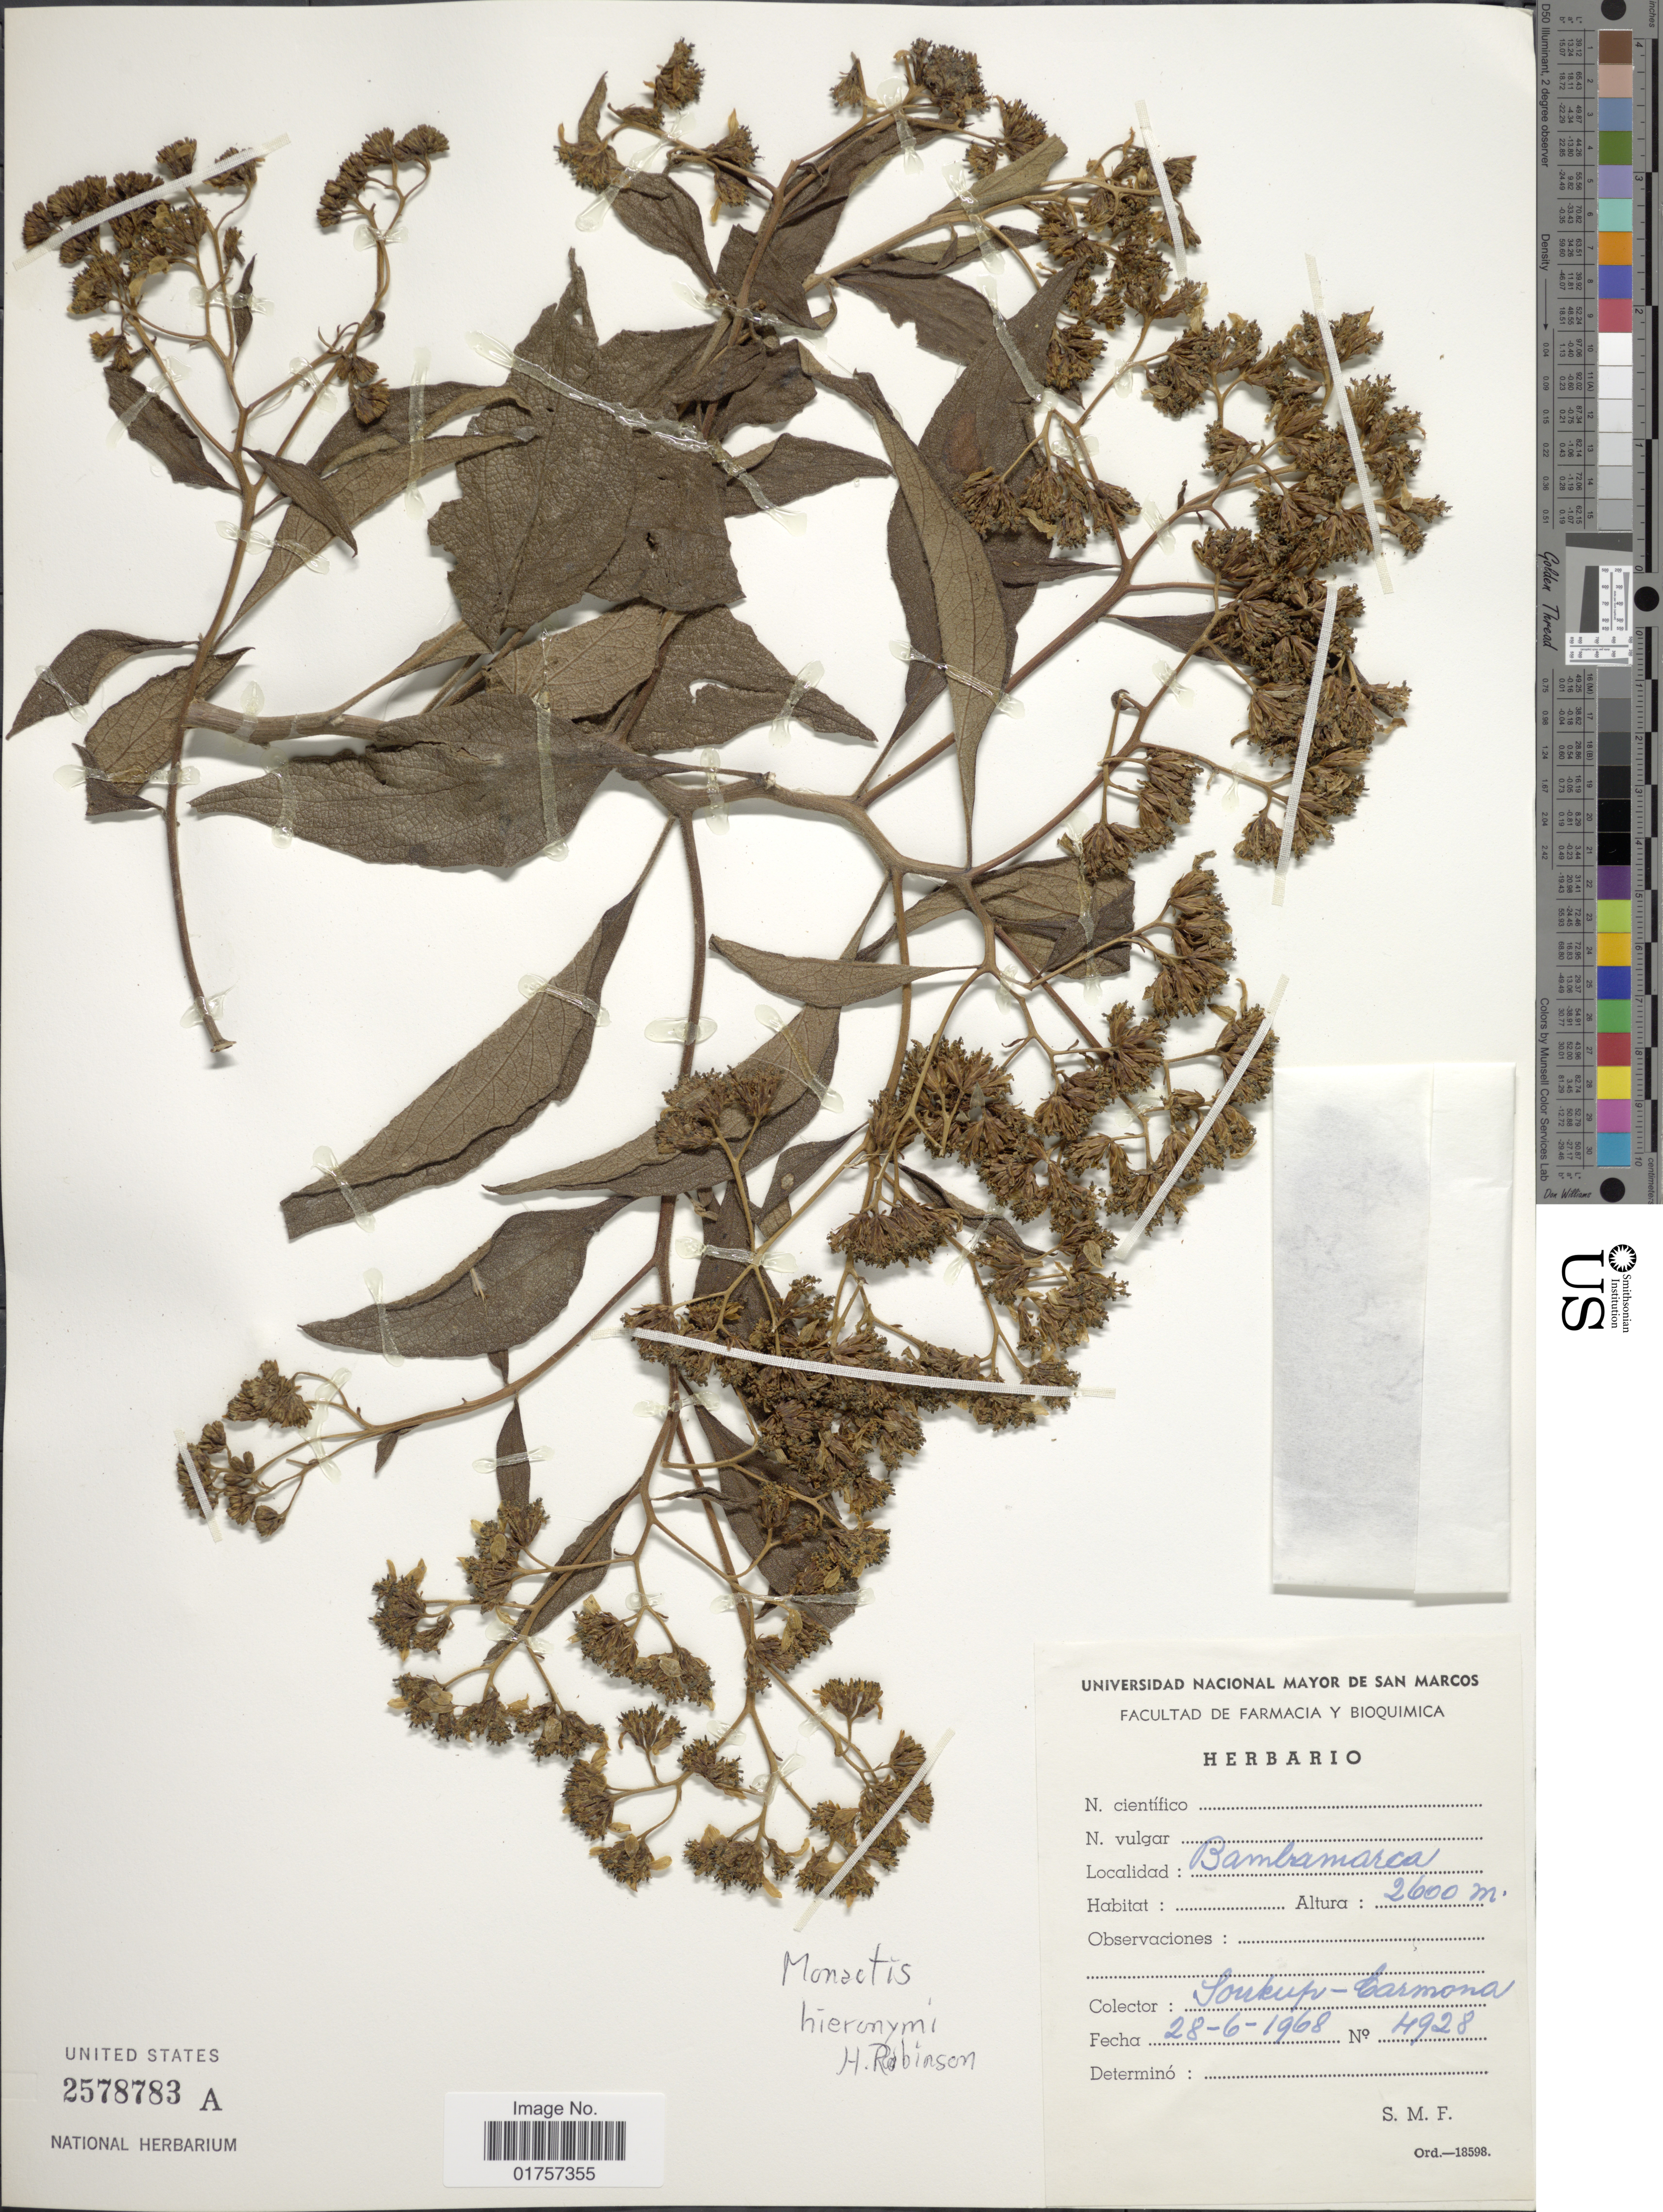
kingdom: Plantae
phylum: Tracheophyta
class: Magnoliopsida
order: Asterales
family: Asteraceae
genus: Monactis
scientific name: Monactis jelskii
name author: Hieron.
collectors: Soukup-Carmona, --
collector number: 4928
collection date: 1968-06-28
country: Peru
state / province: Cajamarca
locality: Bambamarca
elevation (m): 2600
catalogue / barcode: US 2578783A